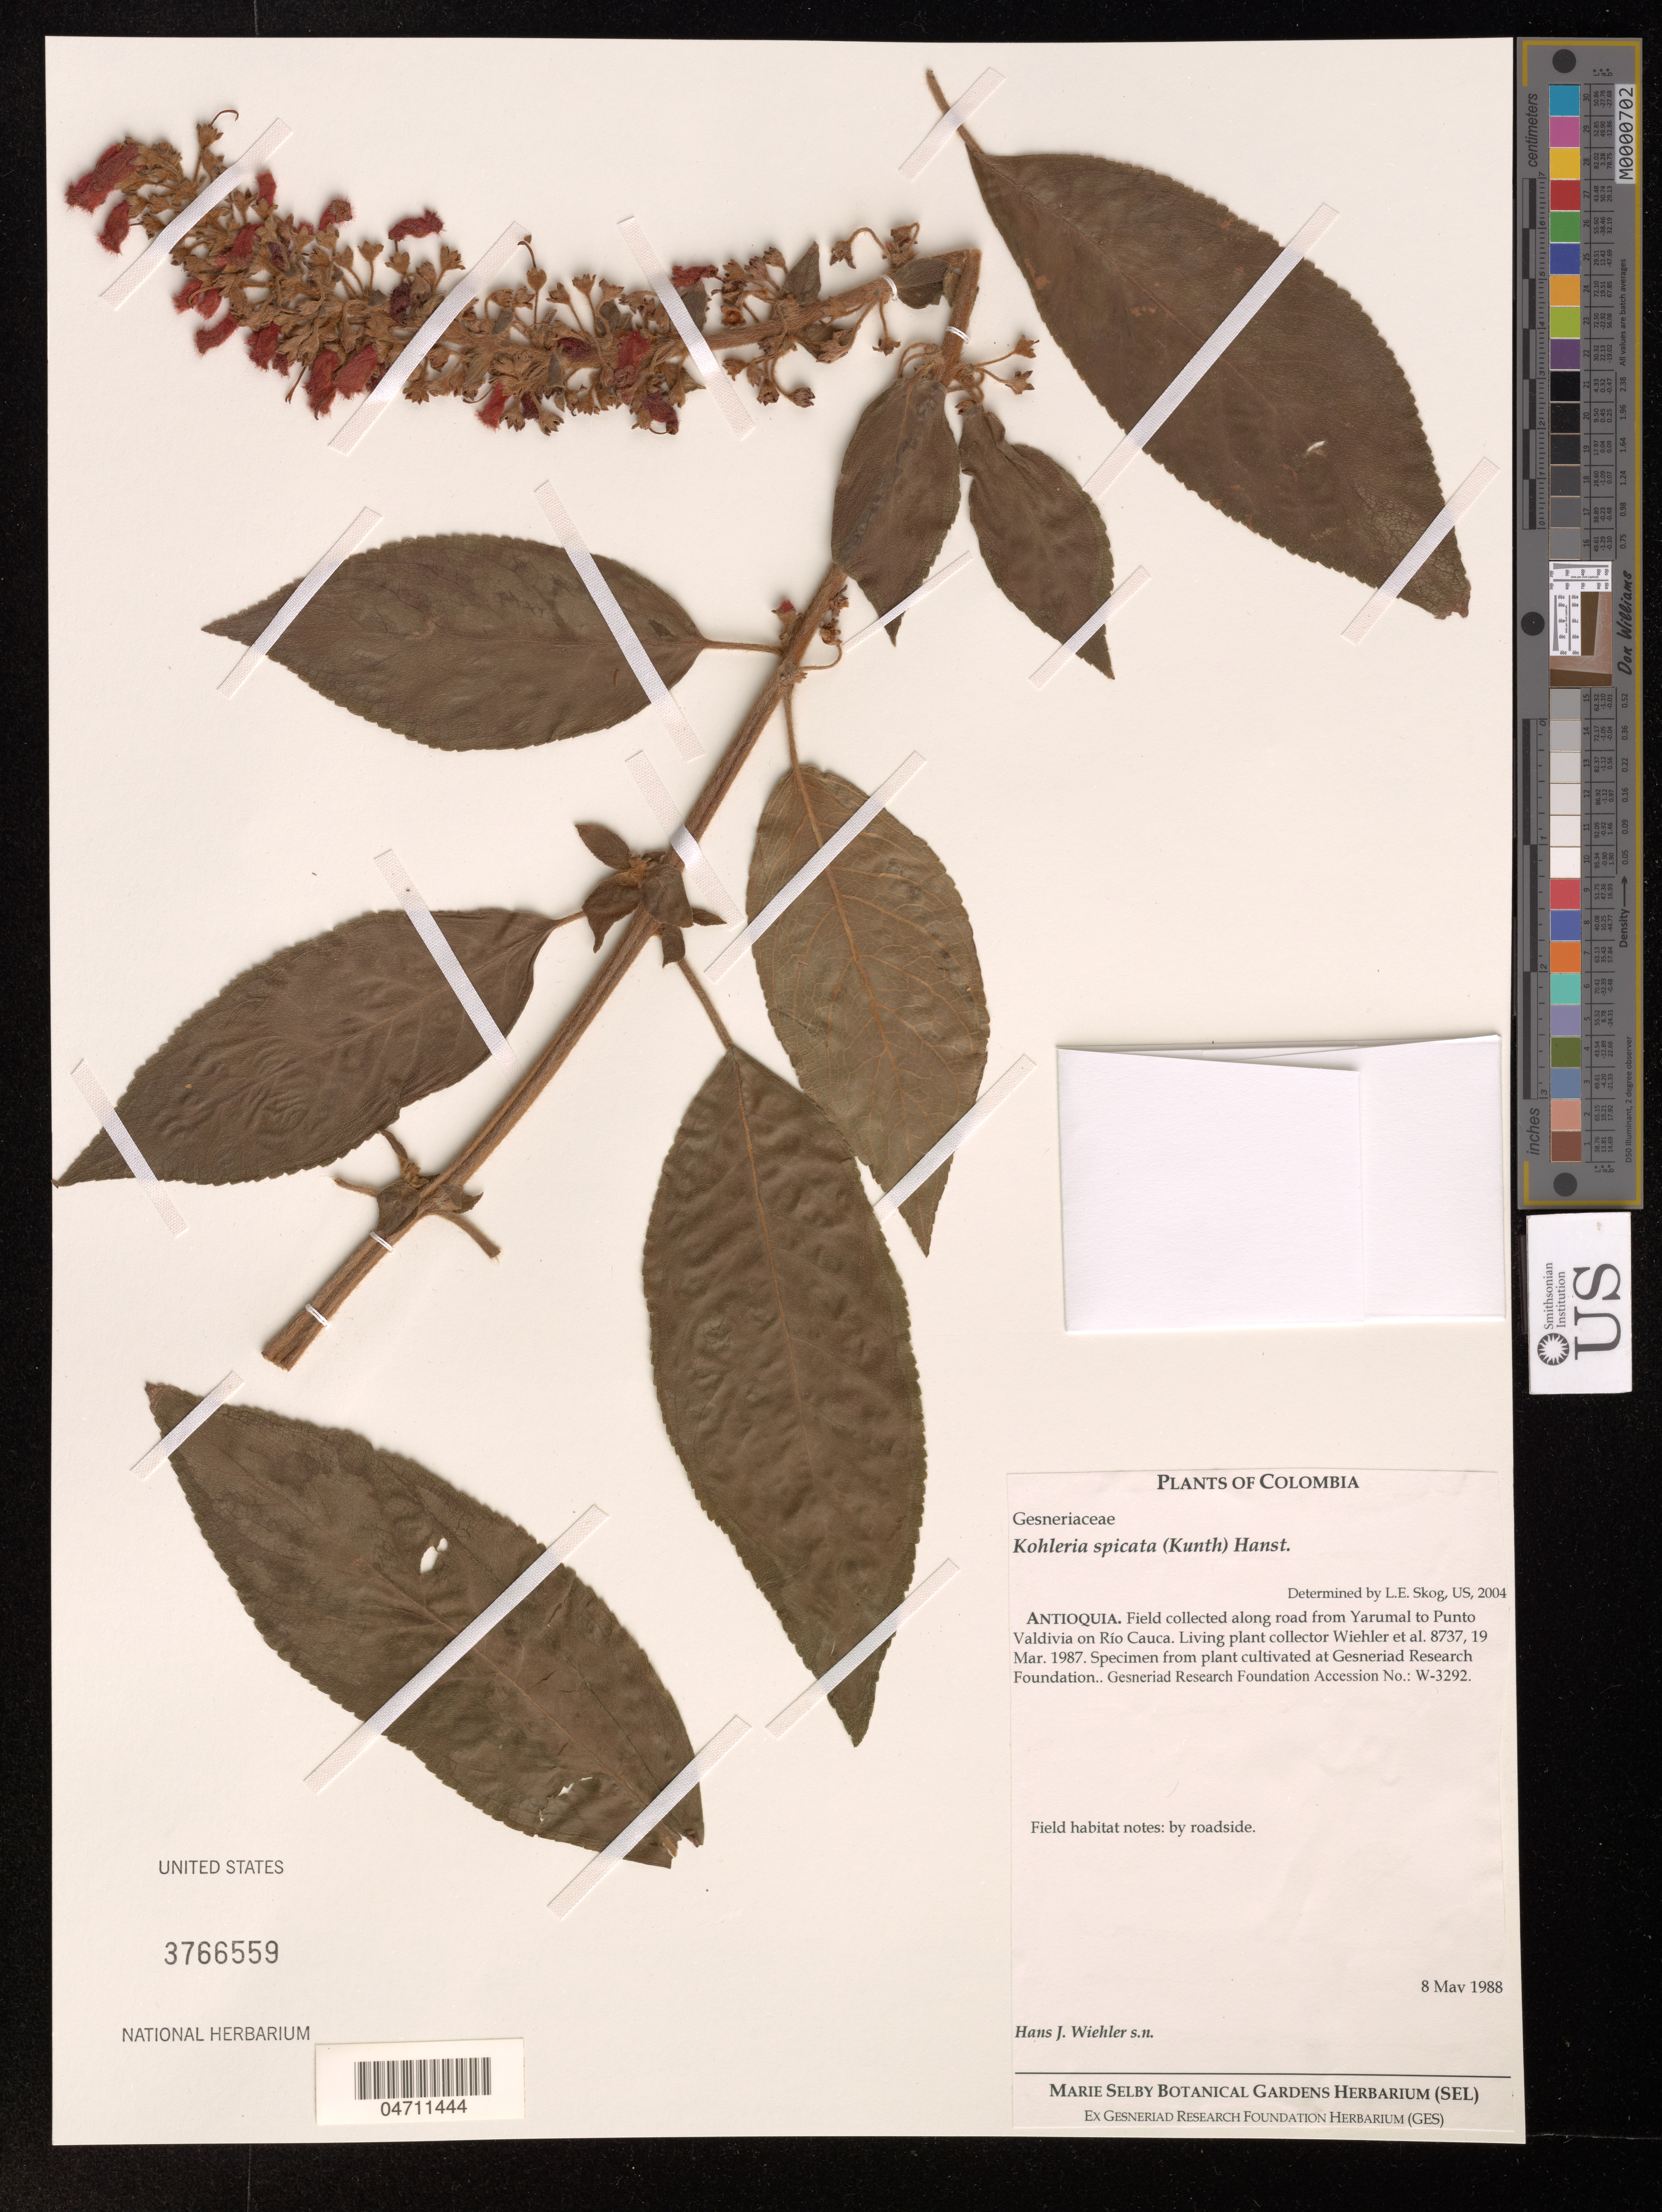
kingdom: Plantae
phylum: Tracheophyta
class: Magnoliopsida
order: Lamiales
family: Gesneriaceae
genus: Kohleria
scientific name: Kohleria spicata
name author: (Kunth) Oerst.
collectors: H. Wiehler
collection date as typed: Mav 1988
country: Colombia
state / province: Antioquia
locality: From Yarumal to Punto Valdivia on Río Cauca.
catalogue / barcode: US 3766559